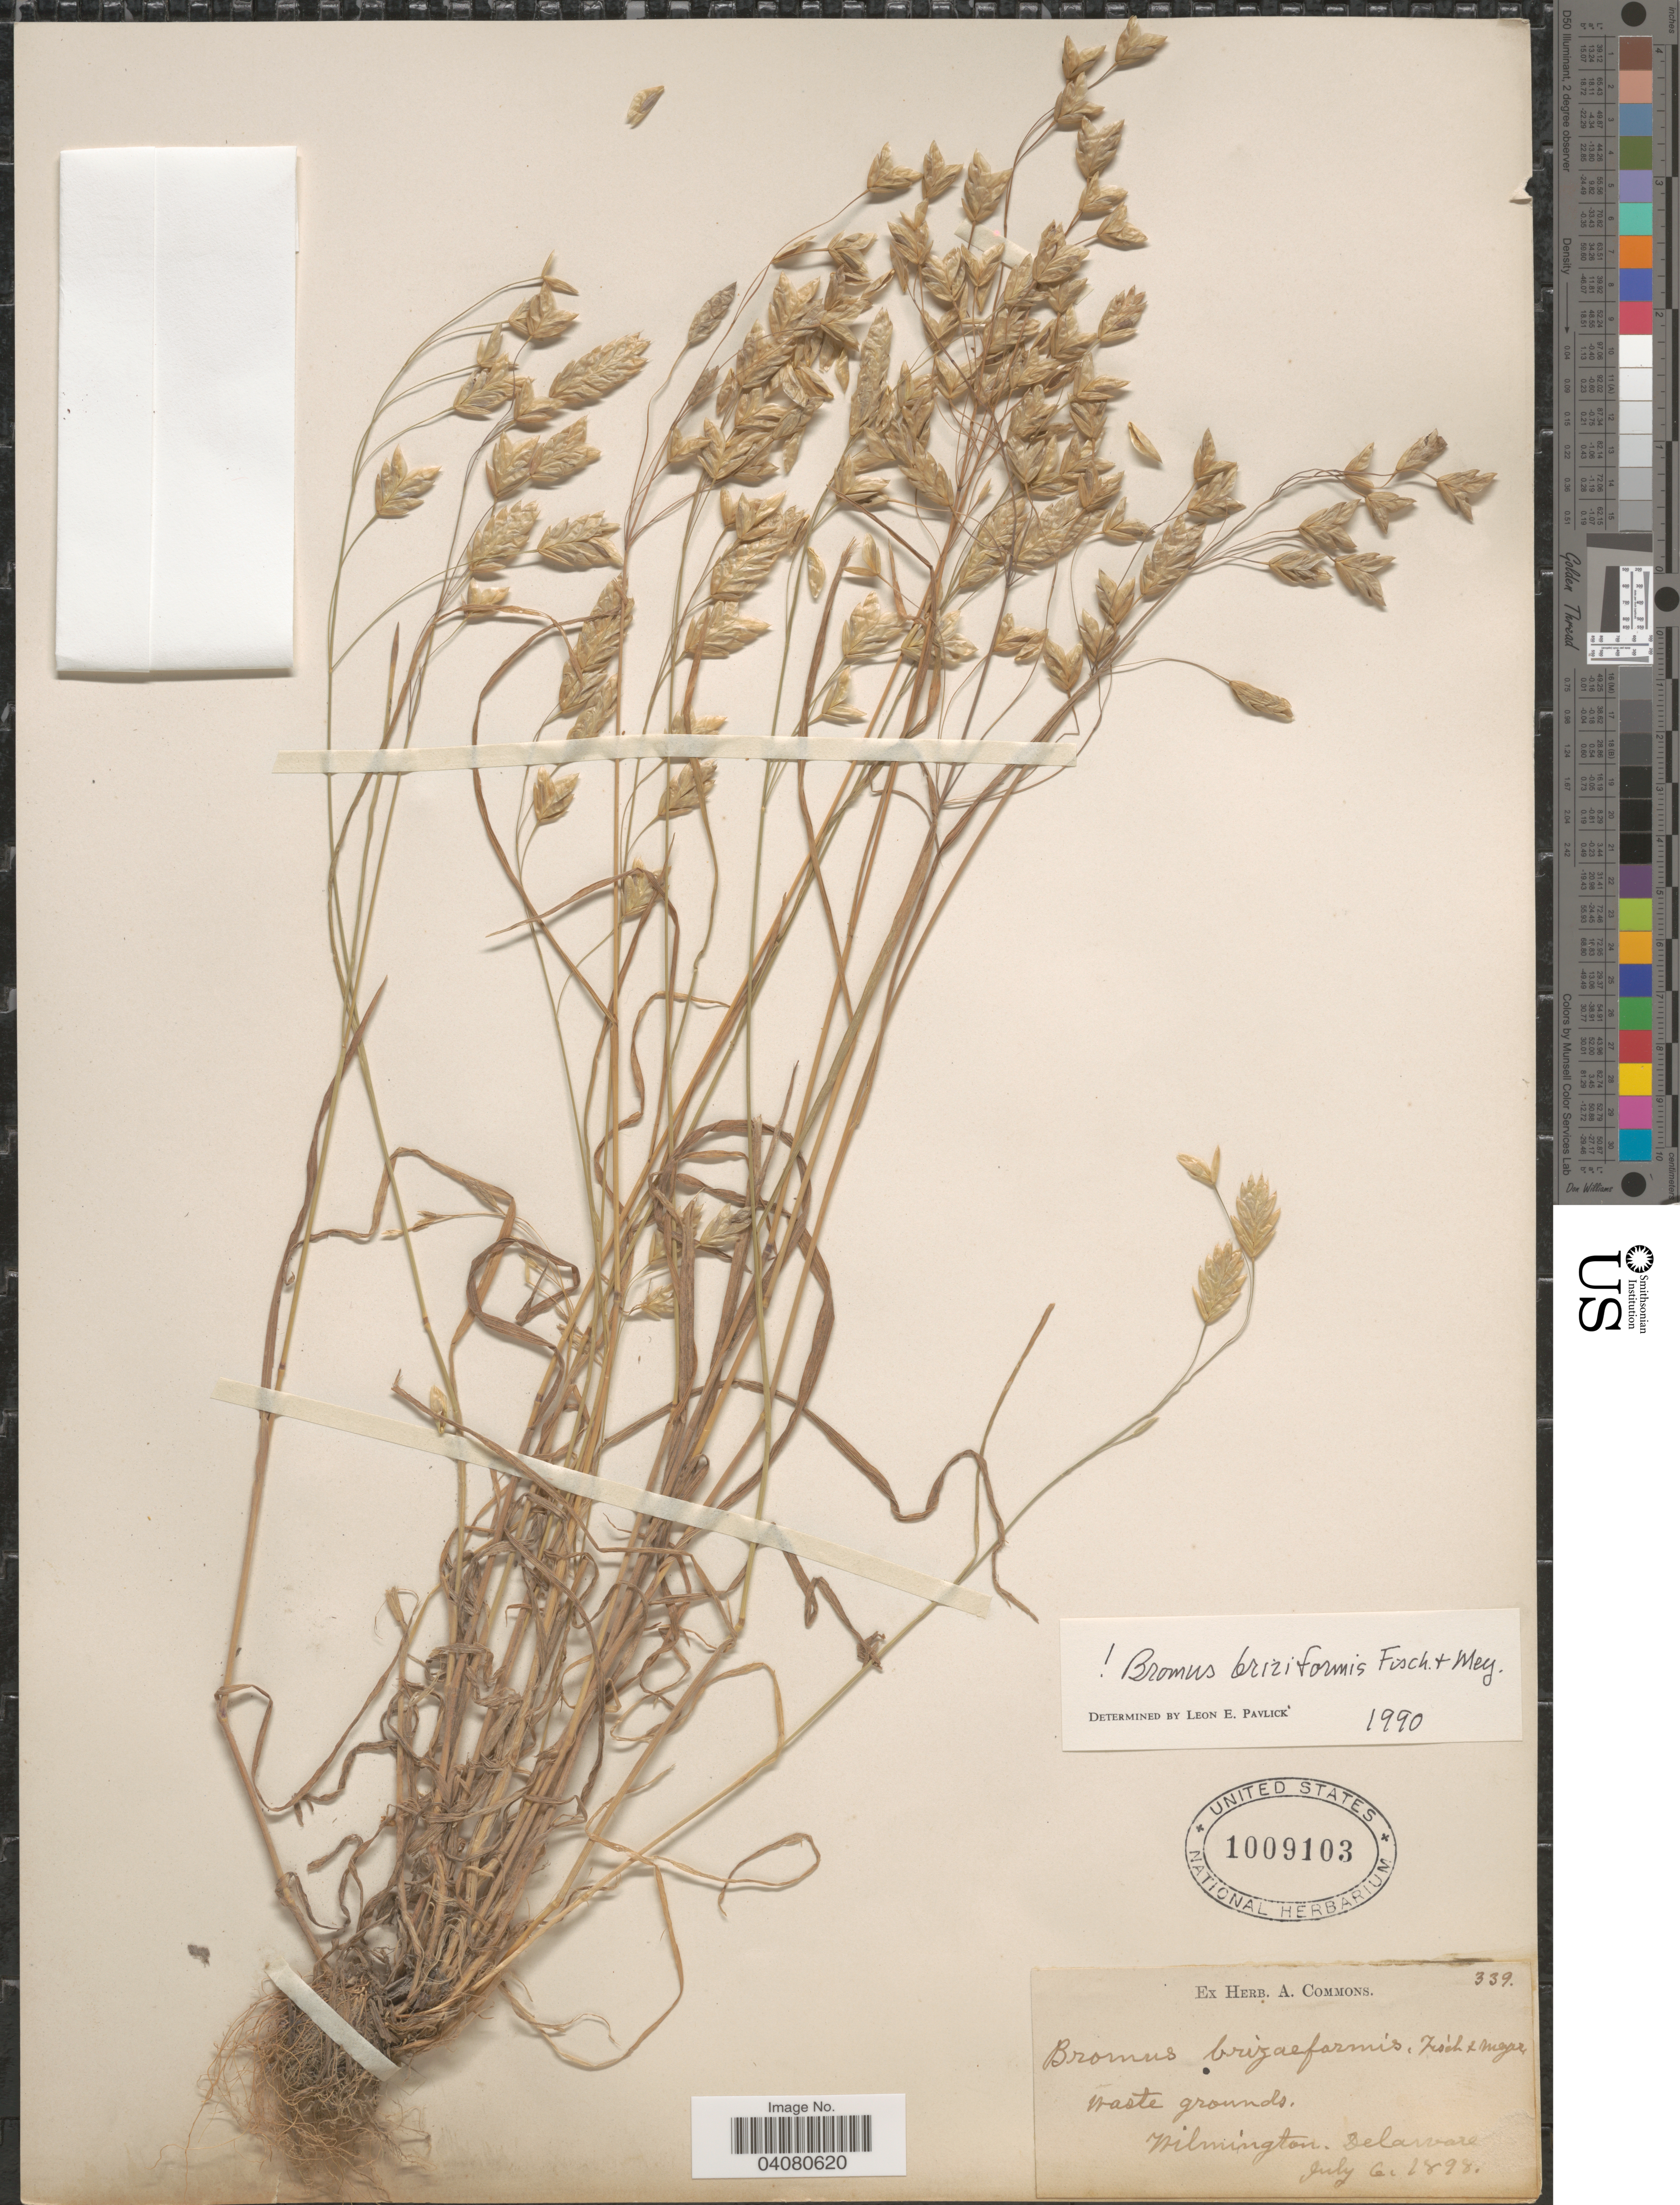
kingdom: Plantae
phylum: Tracheophyta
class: Liliopsida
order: Poales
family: Poaceae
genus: Bromus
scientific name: Bromus briziformis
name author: Fisch. & C.A. Mey.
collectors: ex herb. A. Commons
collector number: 339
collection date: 1898-07-06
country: United States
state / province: Delaware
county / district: New Castle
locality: Waste grounds, Wilmington.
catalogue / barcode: US 1009103